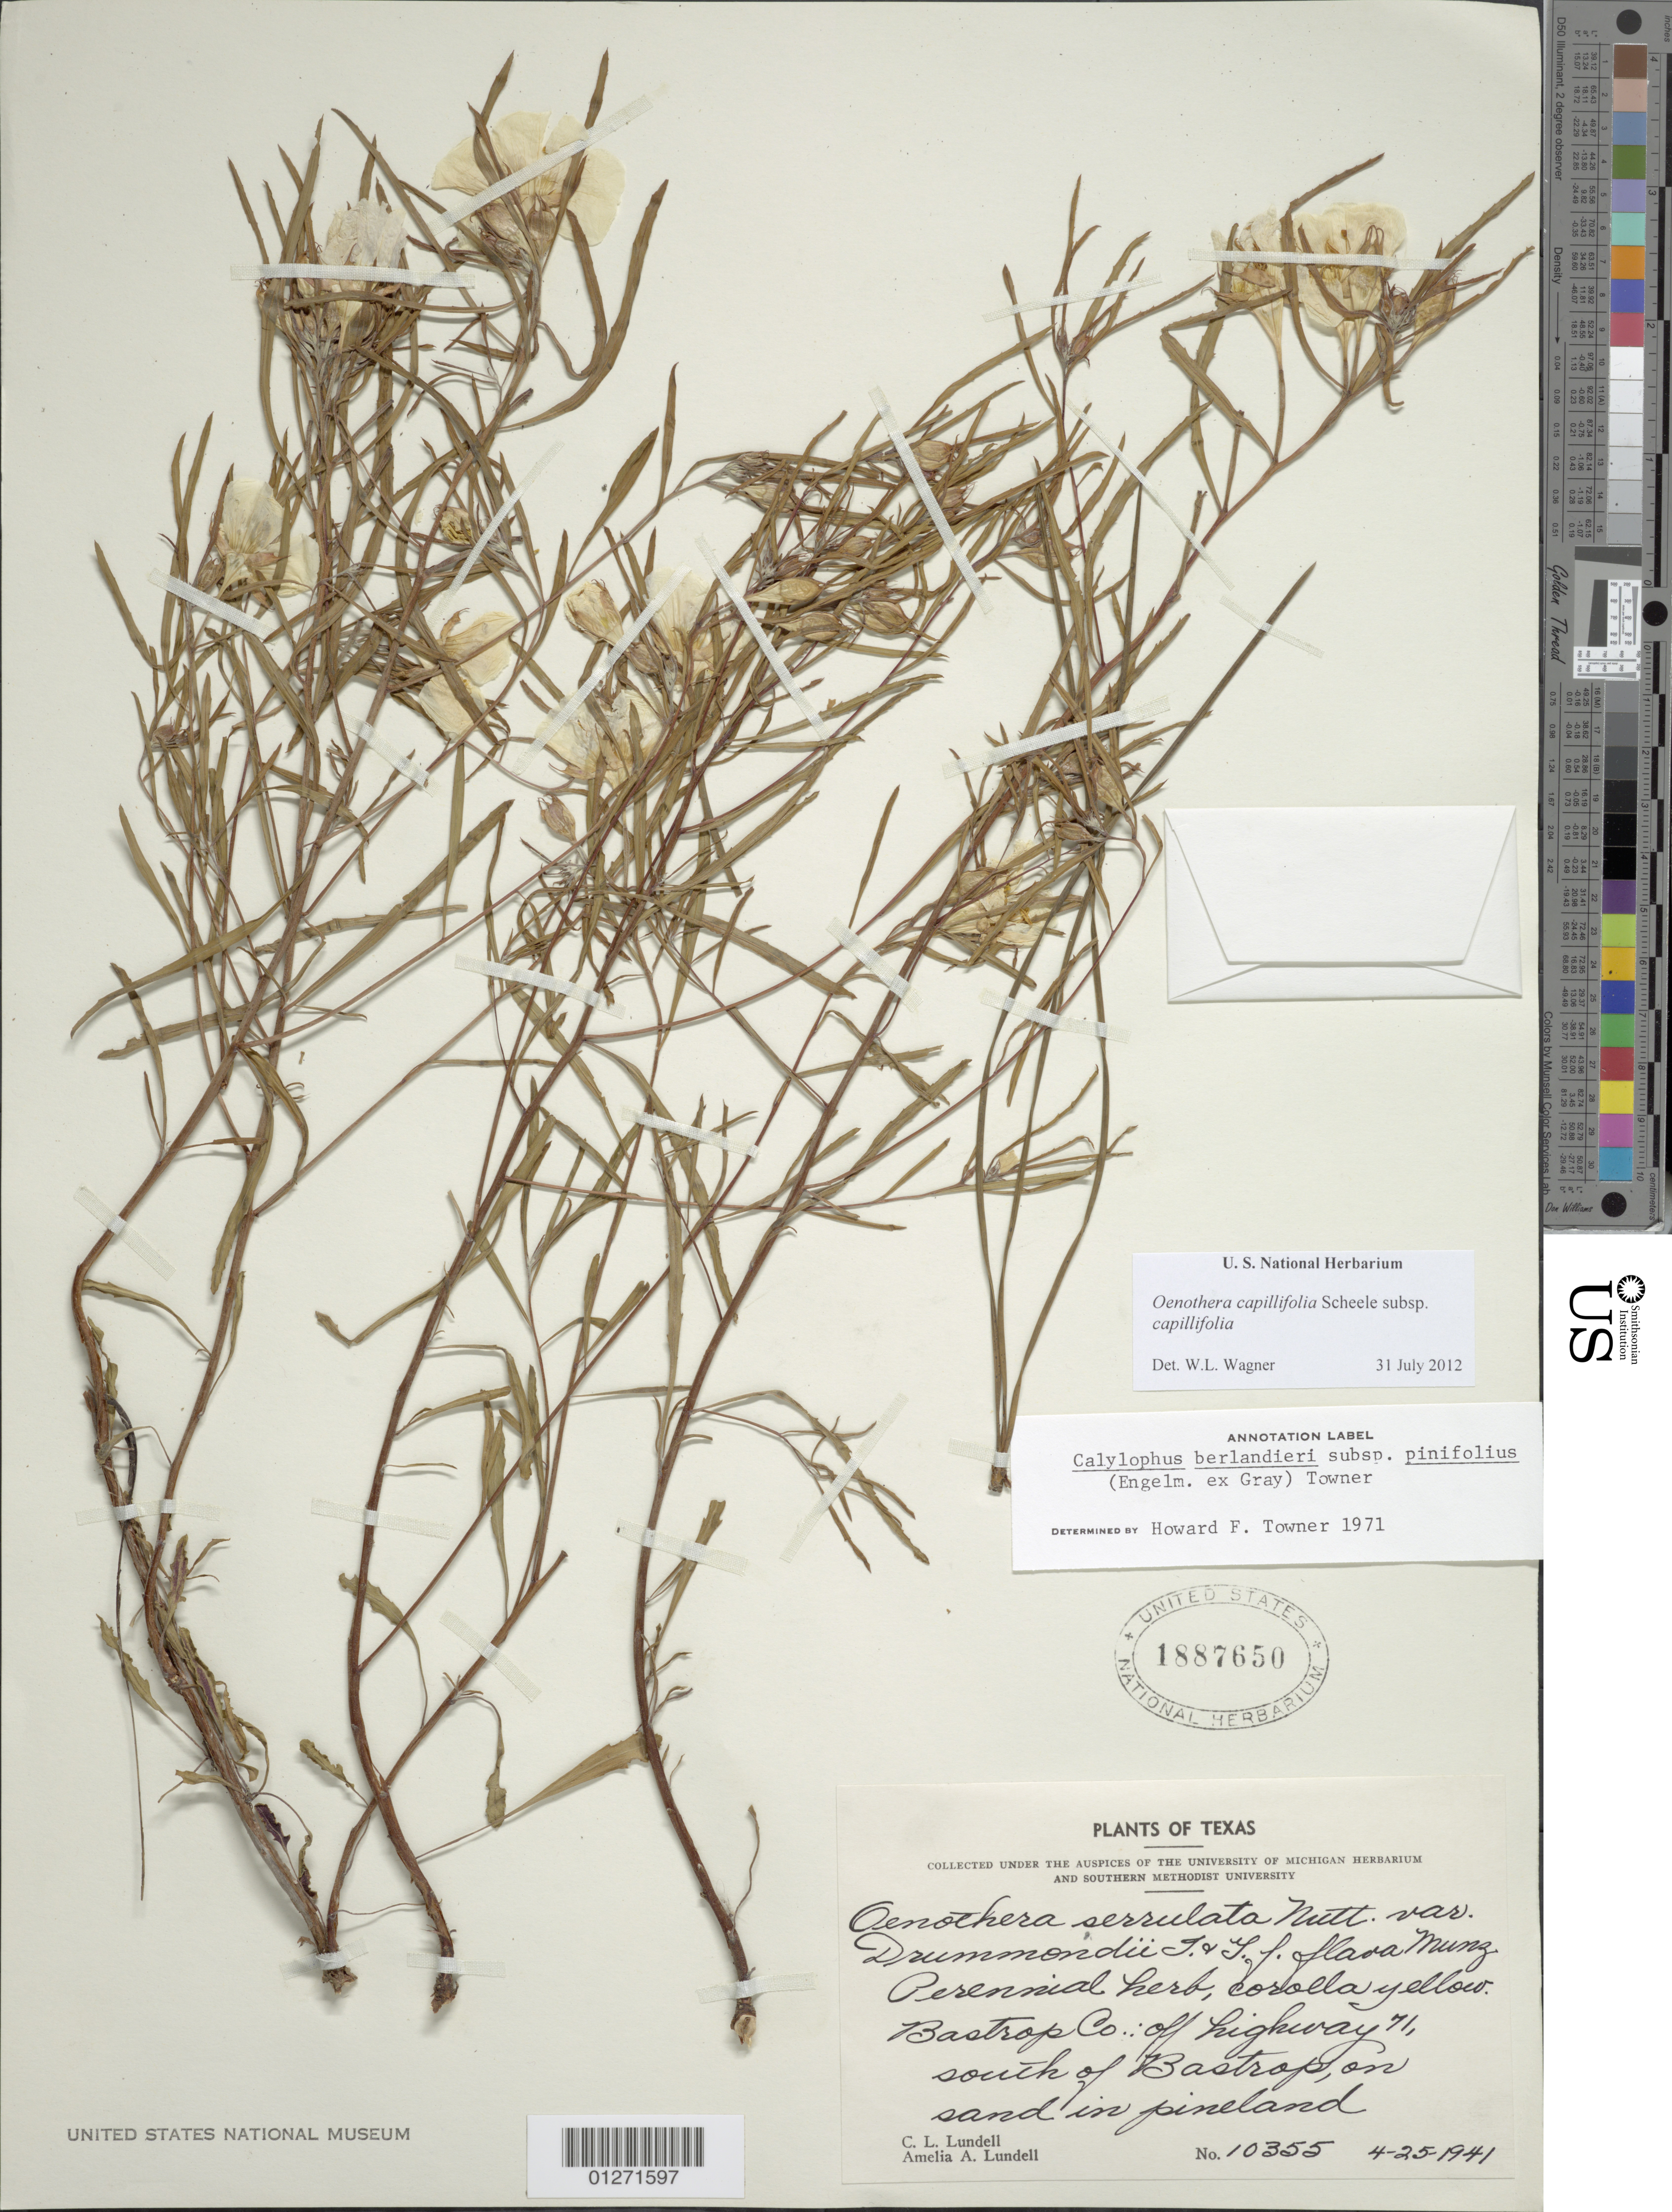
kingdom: Plantae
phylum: Tracheophyta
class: Magnoliopsida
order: Myrtales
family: Onagraceae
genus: Oenothera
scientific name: Oenothera capillifolia subsp. capillifolia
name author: Scheele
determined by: Wagner, W. L., (BOT), Smithsonian Institution - National Museum of Natural History (UNITED STATES)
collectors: C. L. Lundell & A. A. Lundell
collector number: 10355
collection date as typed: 25 Apr 1941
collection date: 1941-04-25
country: United States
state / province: Texas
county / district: Bastrop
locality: Off highway 71, S of Bastrop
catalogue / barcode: US 1887650